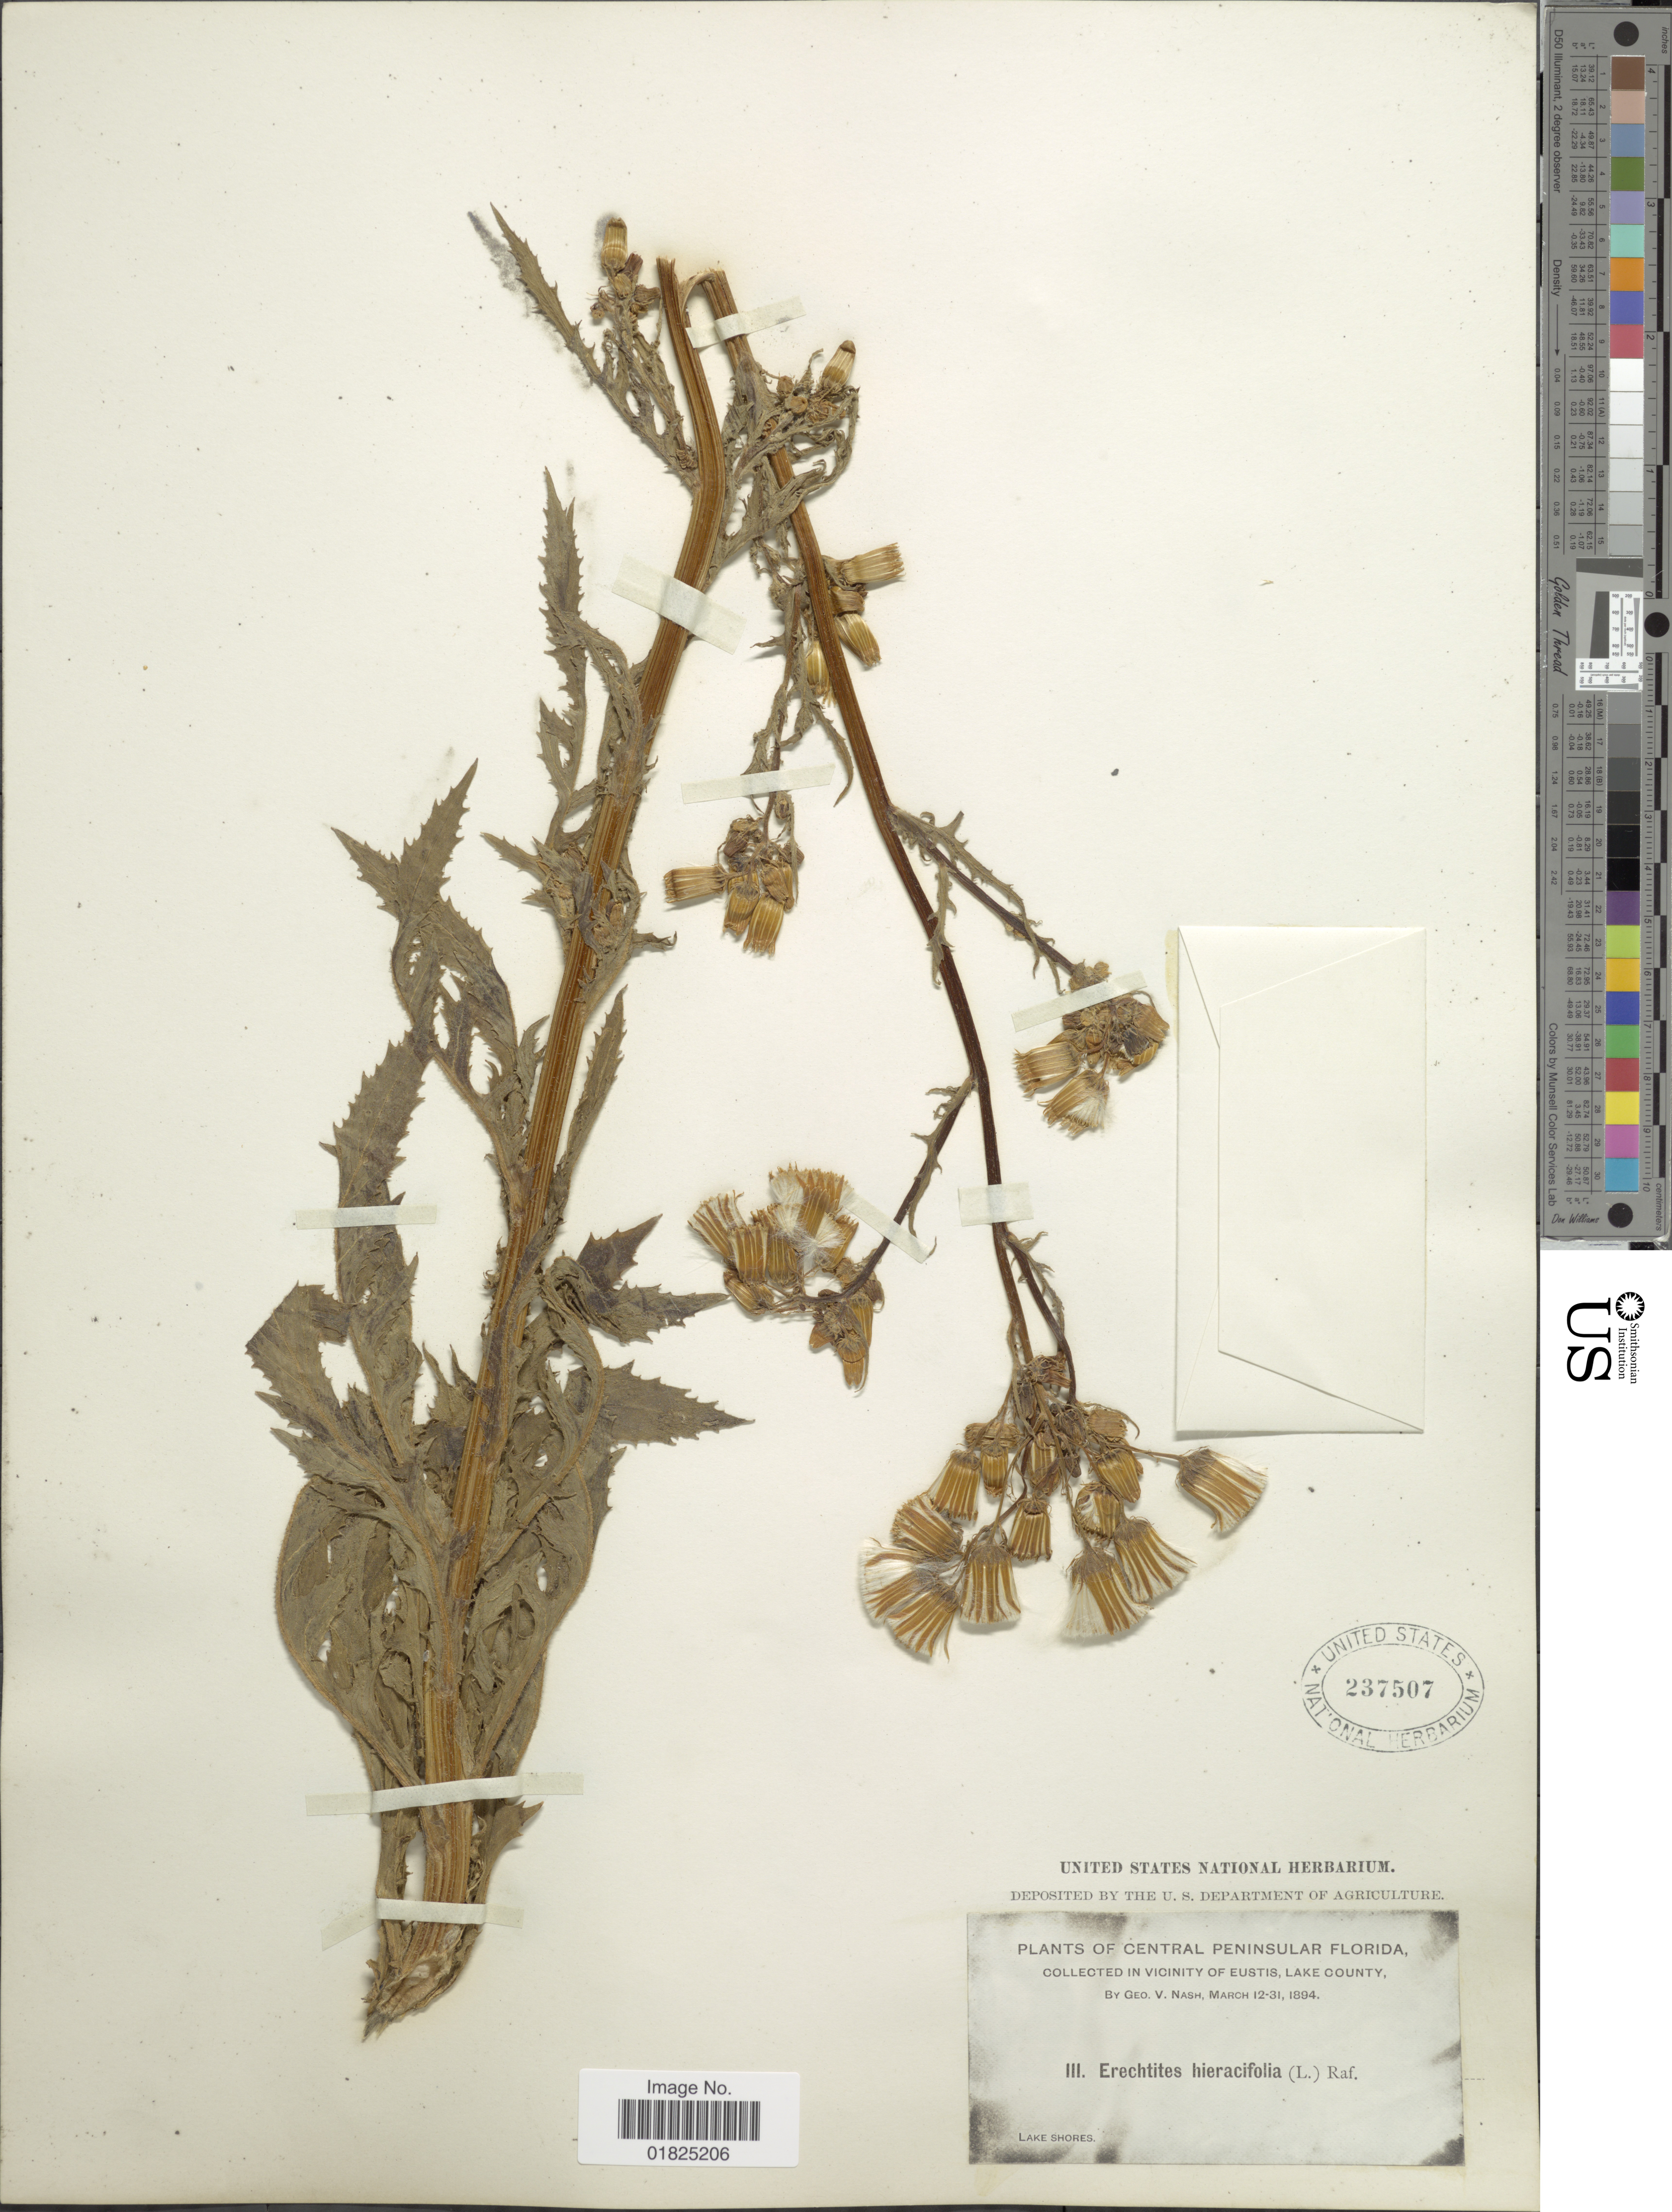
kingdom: Plantae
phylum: Tracheophyta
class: Magnoliopsida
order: Asterales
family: Asteraceae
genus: Erechtites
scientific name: Erechtites hieraciifolius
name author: (L.) Raf. ex DC.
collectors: G. V. Nash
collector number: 3*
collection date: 1894-03-12/1894-03-31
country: United States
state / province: Florida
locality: Central Peninsular Florida. The vicinity of Eustis, Lake County. Lake Shores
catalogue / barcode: US 237507